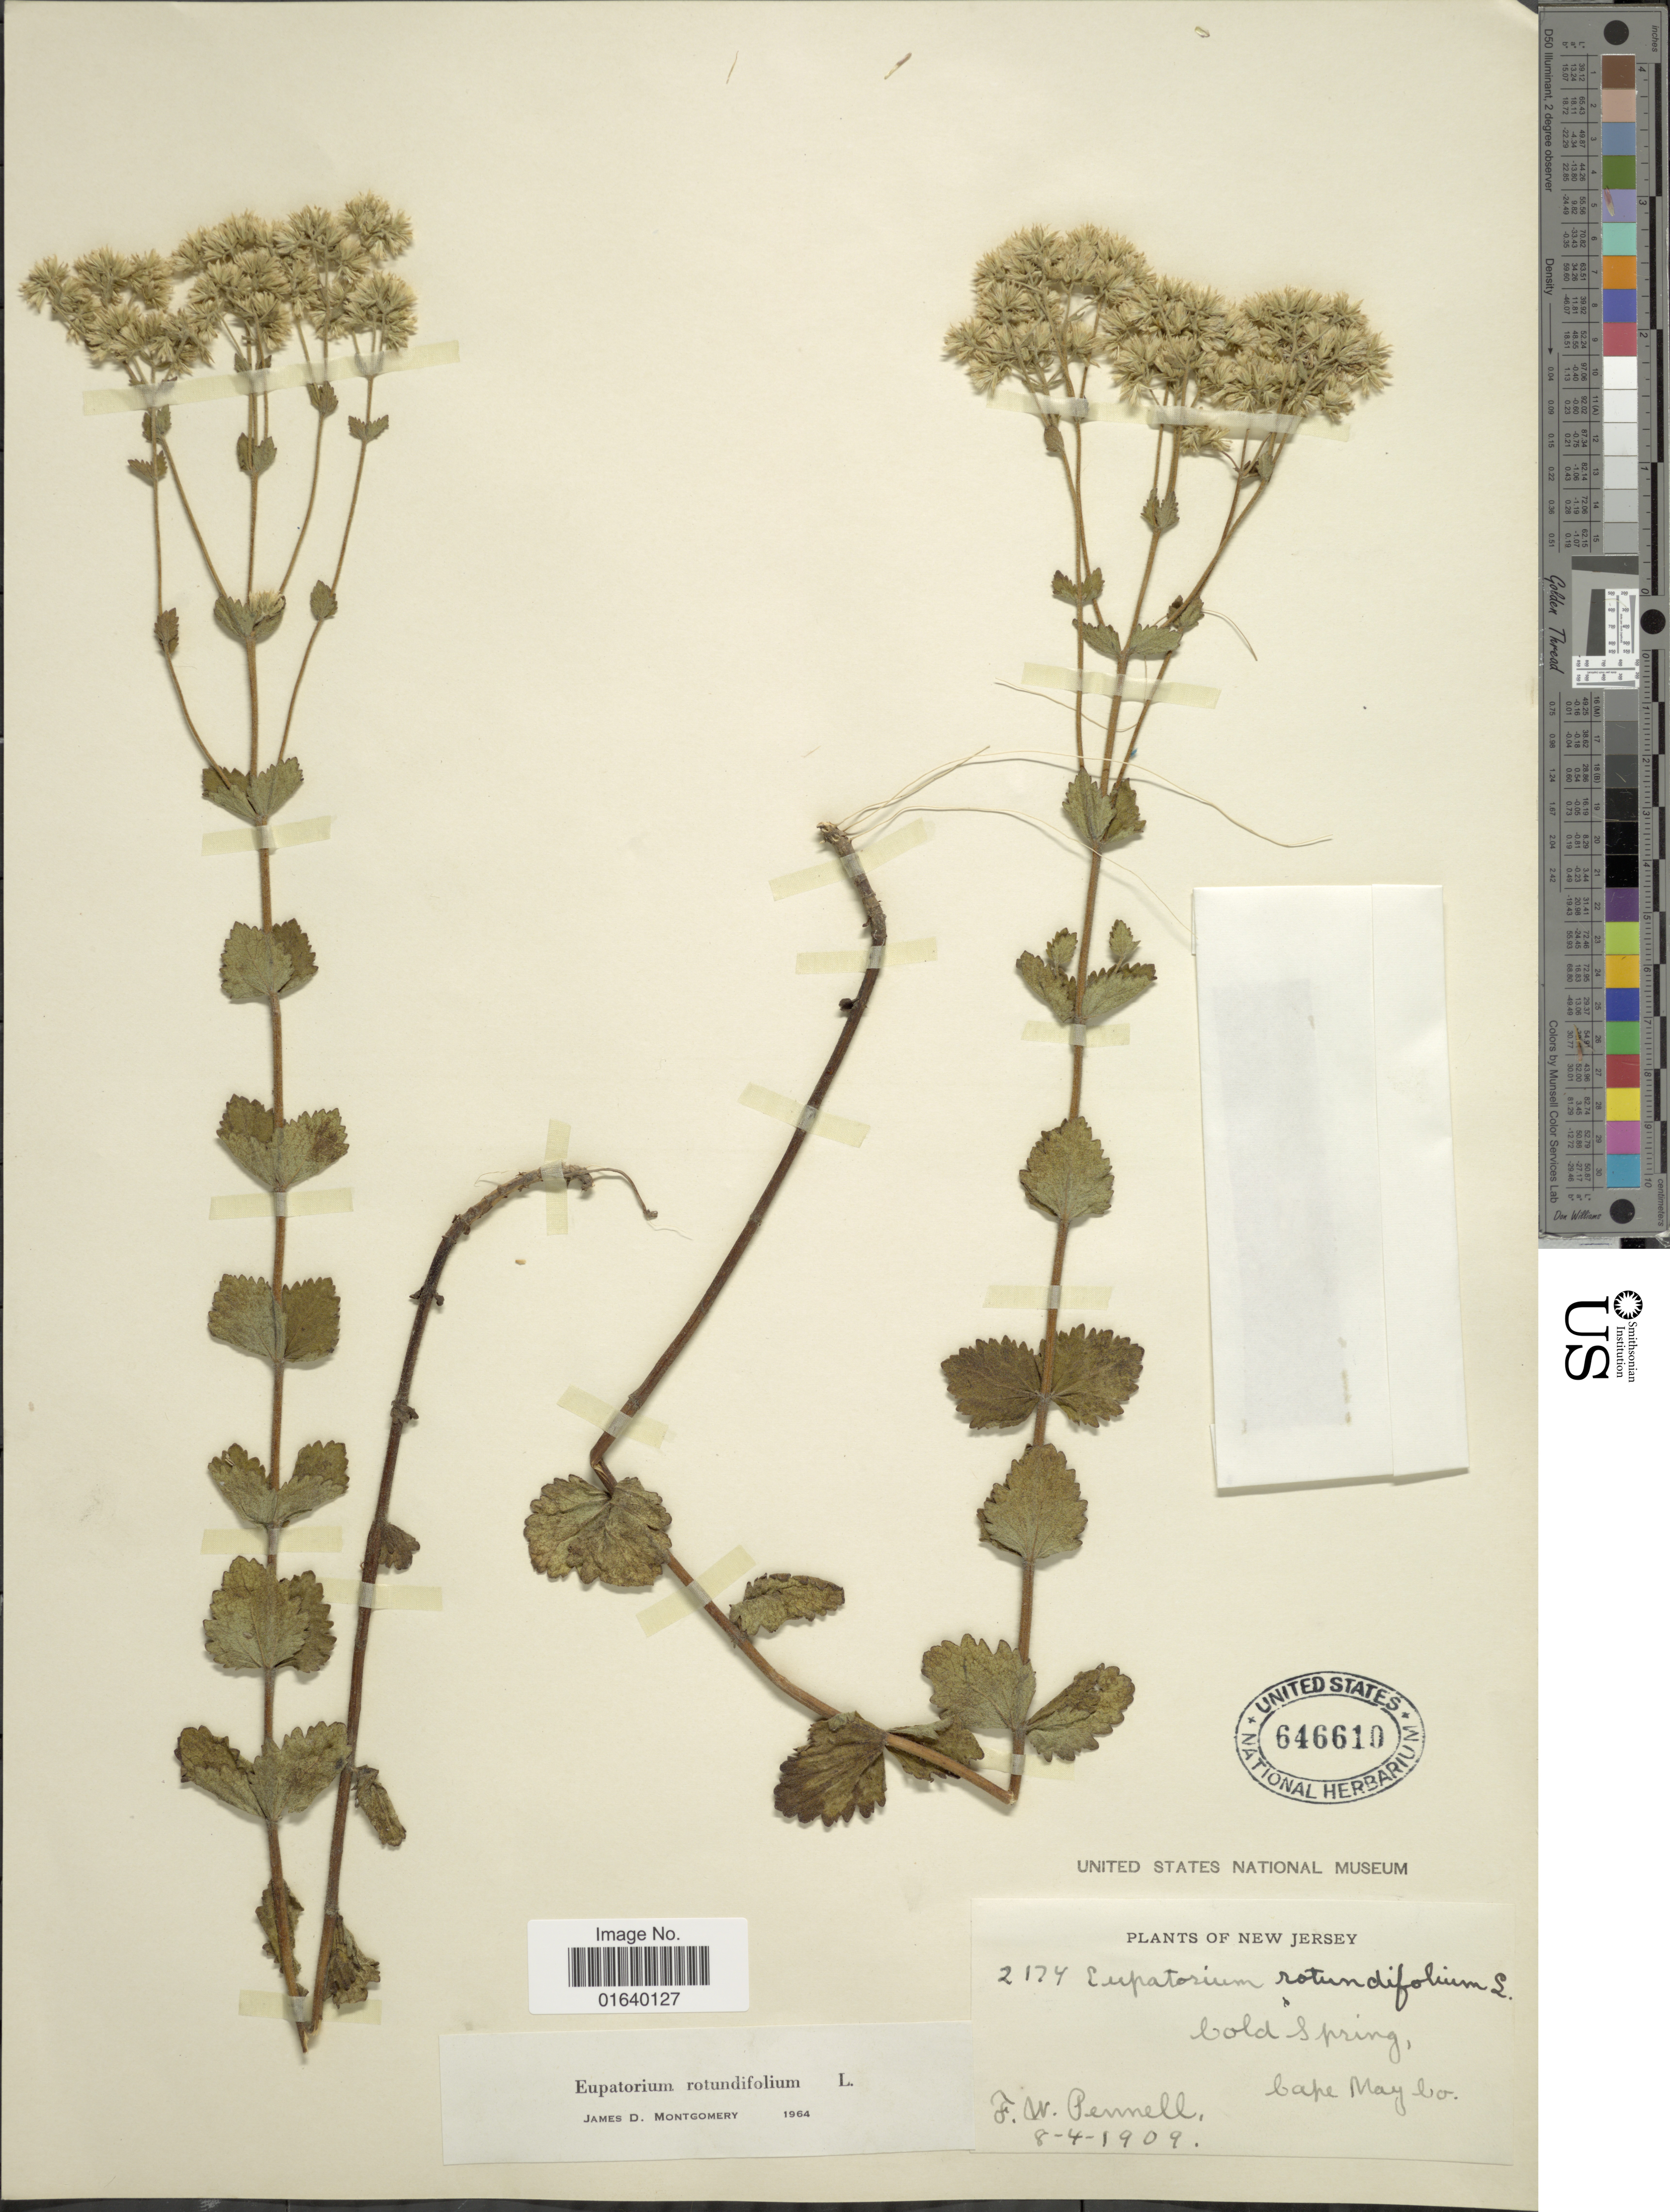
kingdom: Plantae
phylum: Tracheophyta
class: Magnoliopsida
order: Asterales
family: Asteraceae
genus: Eupatorium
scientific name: Eupatorium rotundifolium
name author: L.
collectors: F. W. Pennell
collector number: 2174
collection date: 1909-04-08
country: United States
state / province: New Jersey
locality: Cold Spring, Cape May Co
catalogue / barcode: US 646610